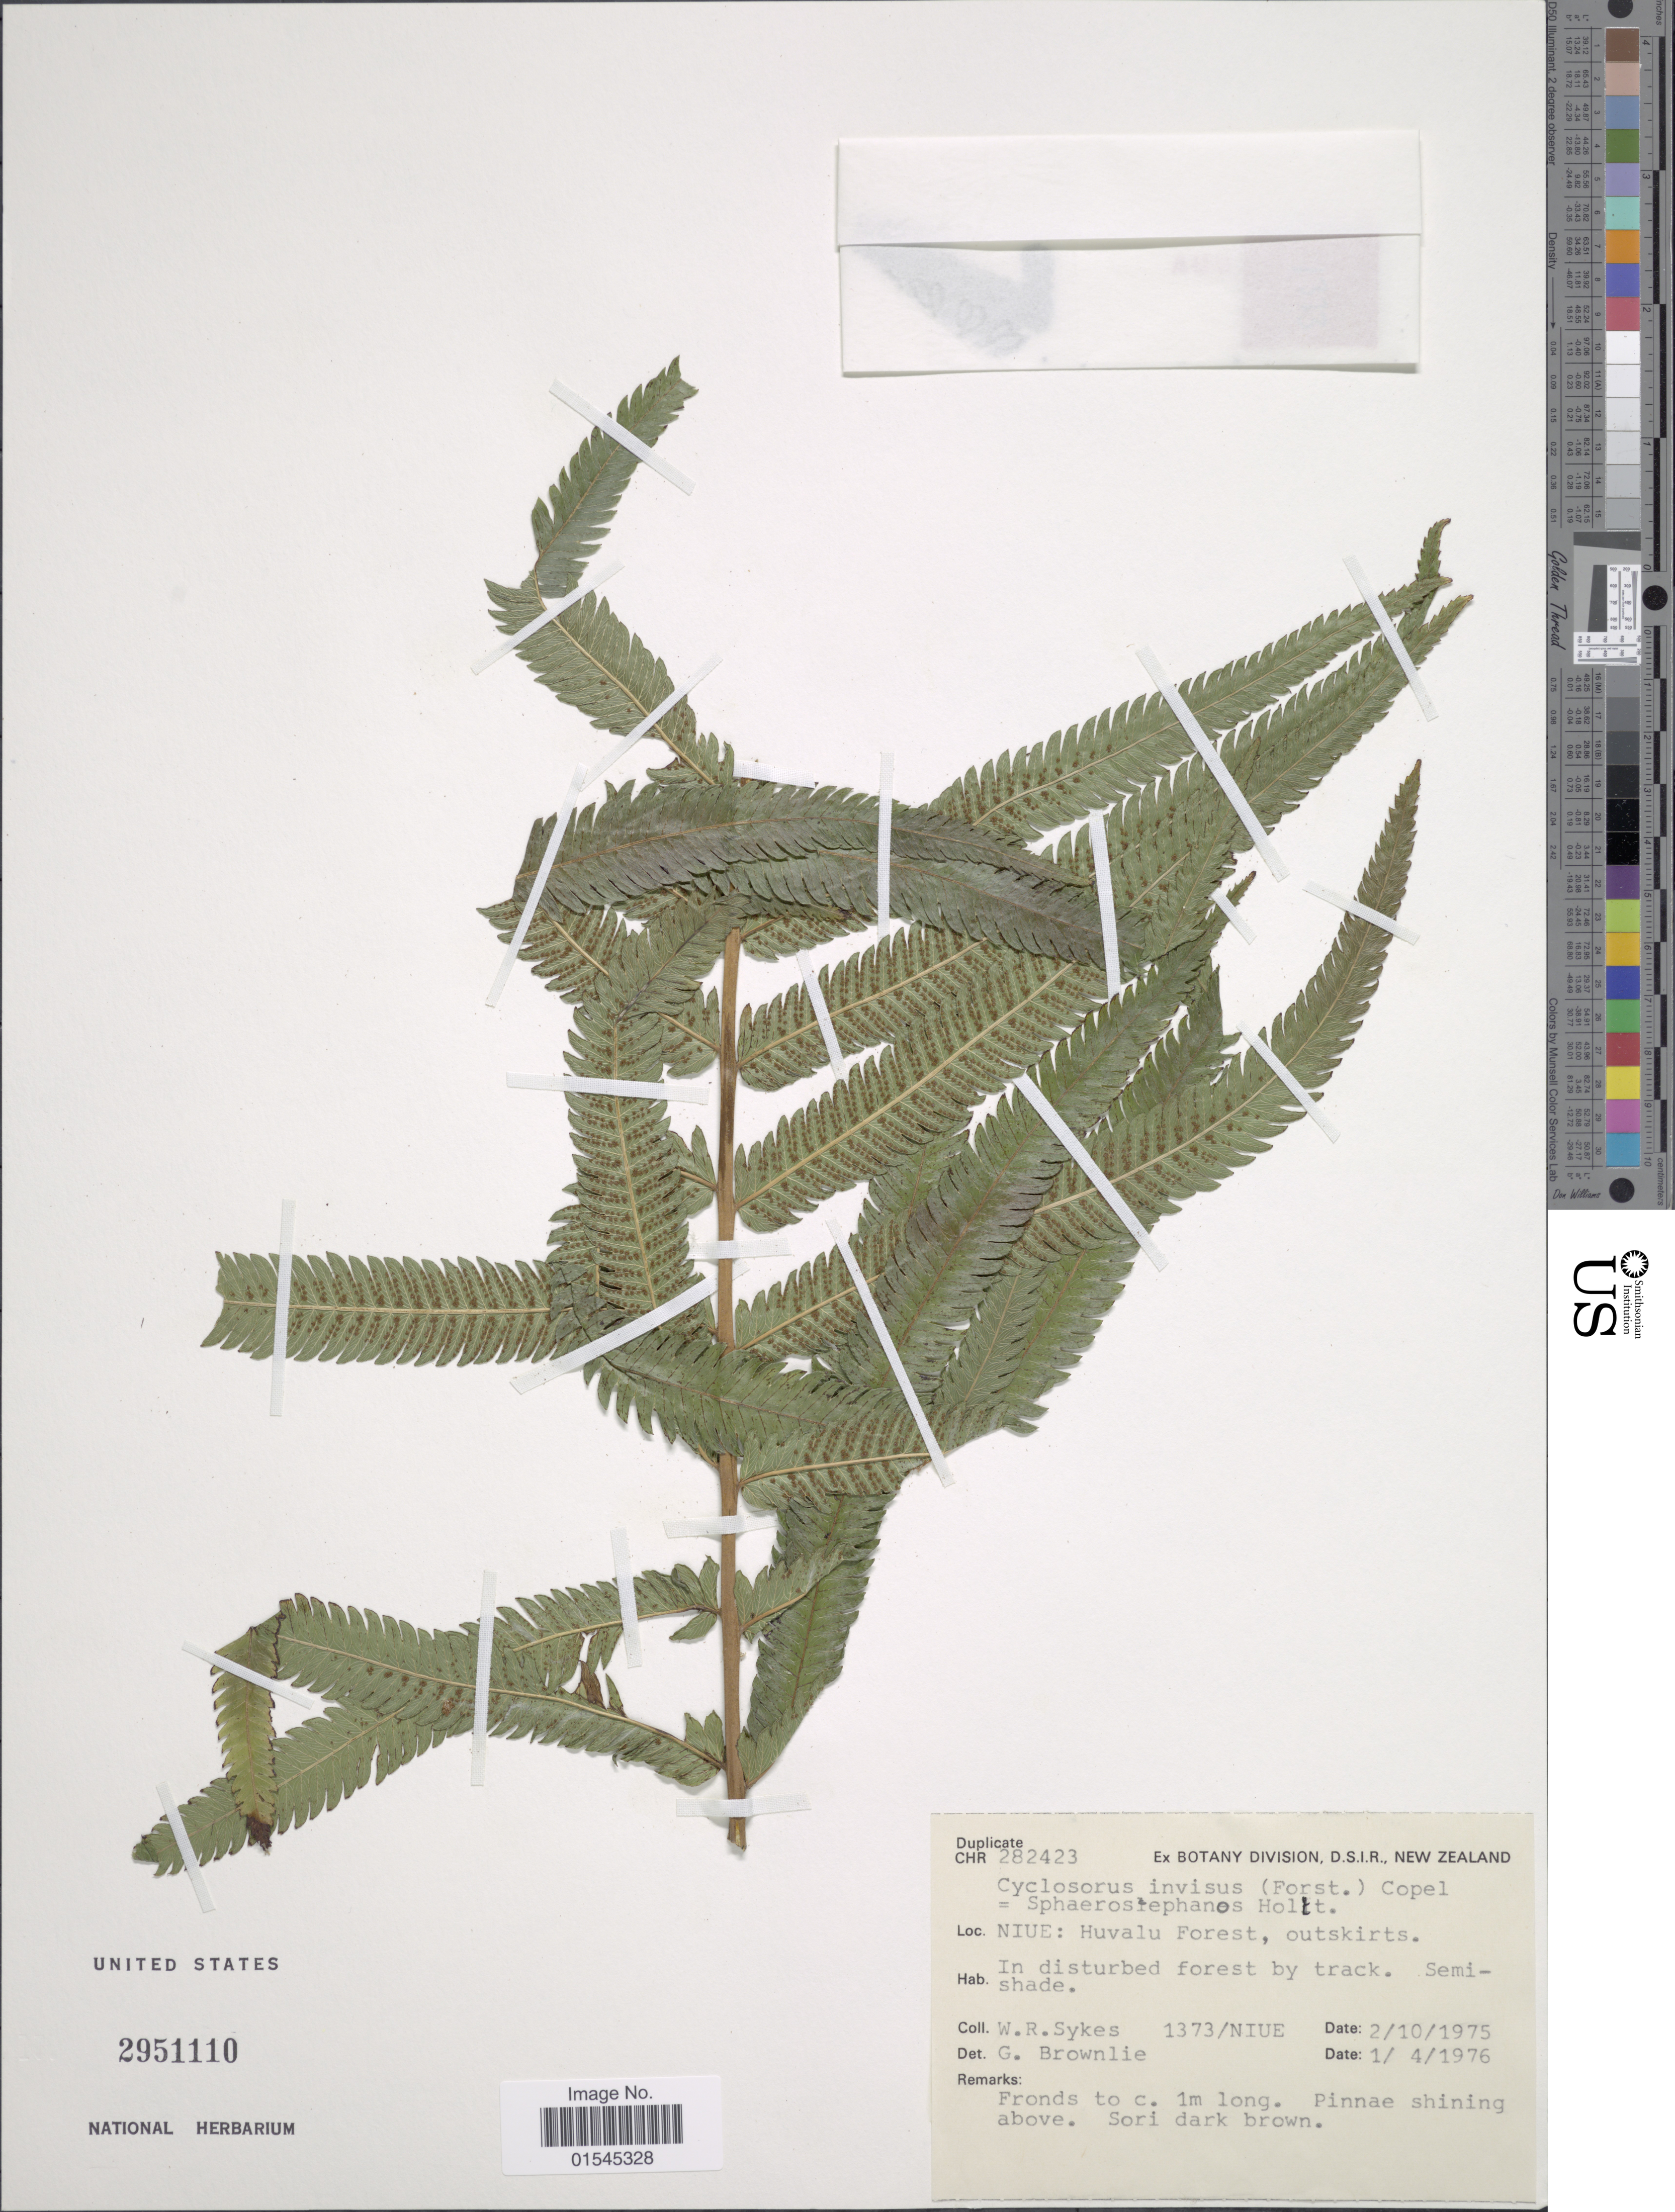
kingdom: Plantae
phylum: Tracheophyta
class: Polypodiopsida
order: Polypodiales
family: Thelypteridaceae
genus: Sphaerostephanos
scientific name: Sphaerostephanos invisus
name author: (G. Forst.) Holttum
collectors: W. R. Sykes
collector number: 1373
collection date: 1975-10-02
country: New Zealand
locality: Niue: Huvalu forest, outskirts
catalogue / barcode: US 2951110